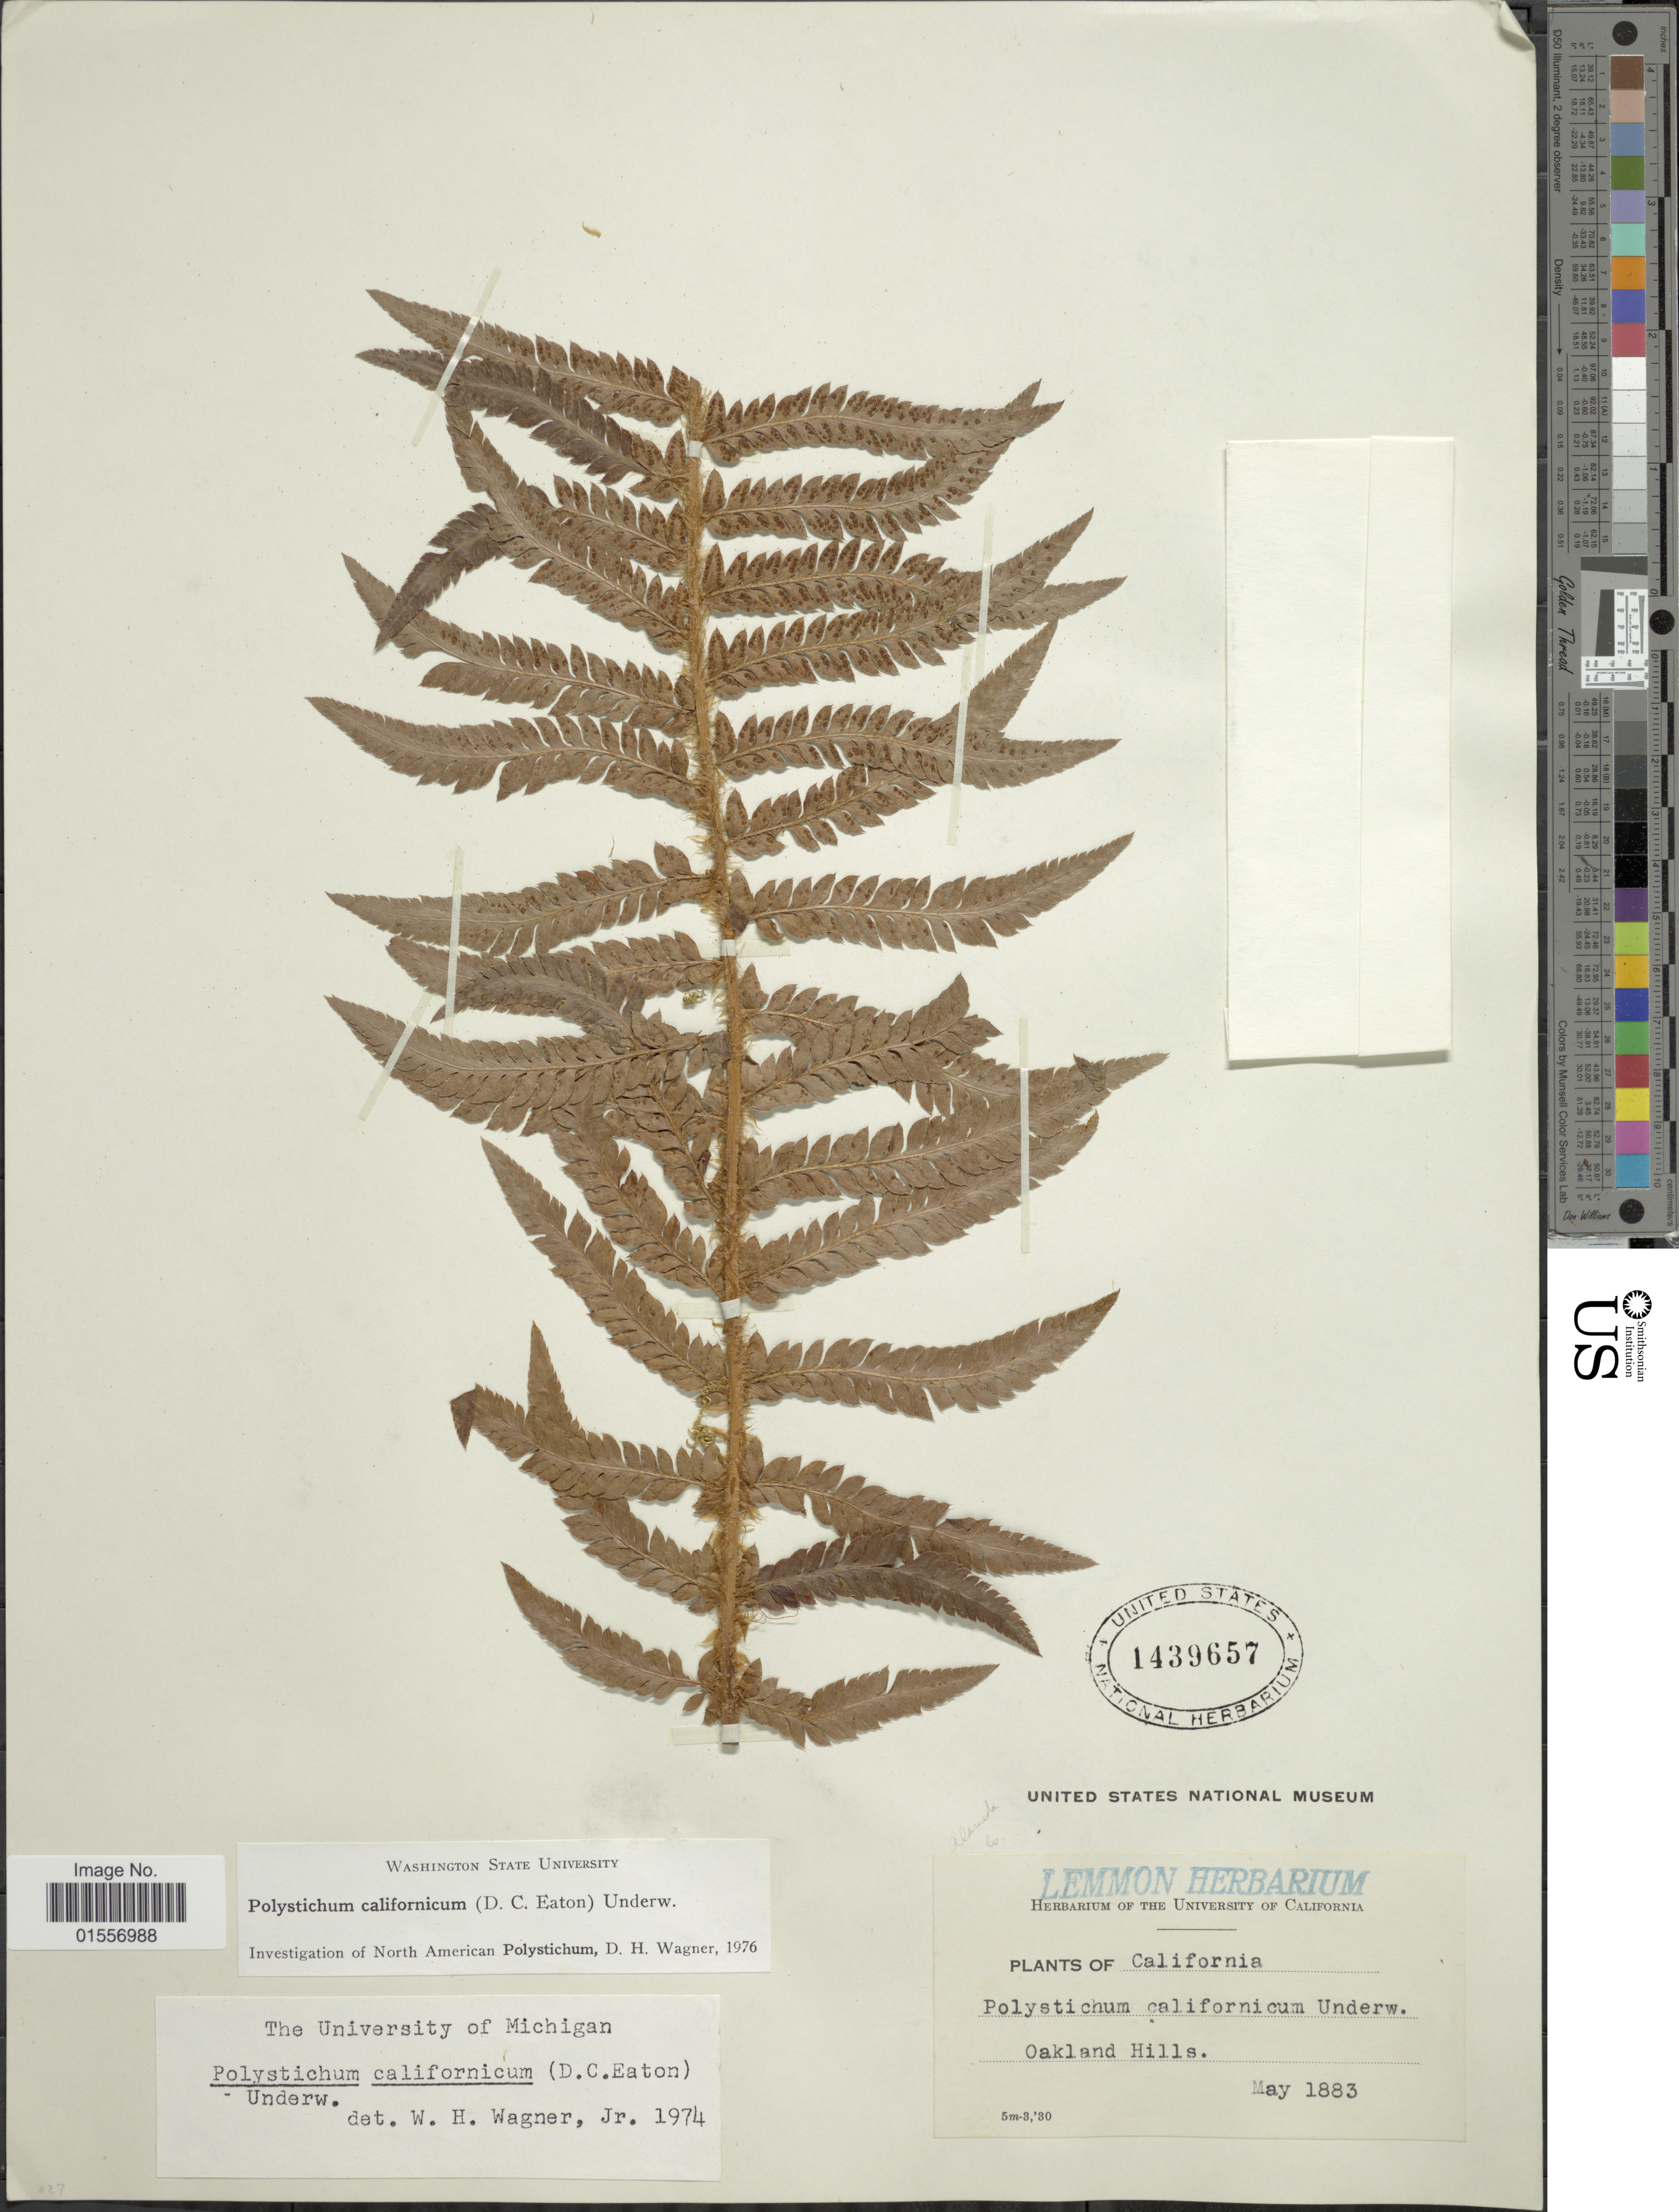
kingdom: Plantae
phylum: Tracheophyta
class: Polypodiopsida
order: Polypodiales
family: Dryopteridaceae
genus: Polystichum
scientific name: Polystichum californicum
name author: (D.C. Eaton) Diels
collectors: ex herb. Lemmon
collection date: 1883-05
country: United States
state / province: California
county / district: Alameda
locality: Oakland Hills.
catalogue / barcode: US 1439657